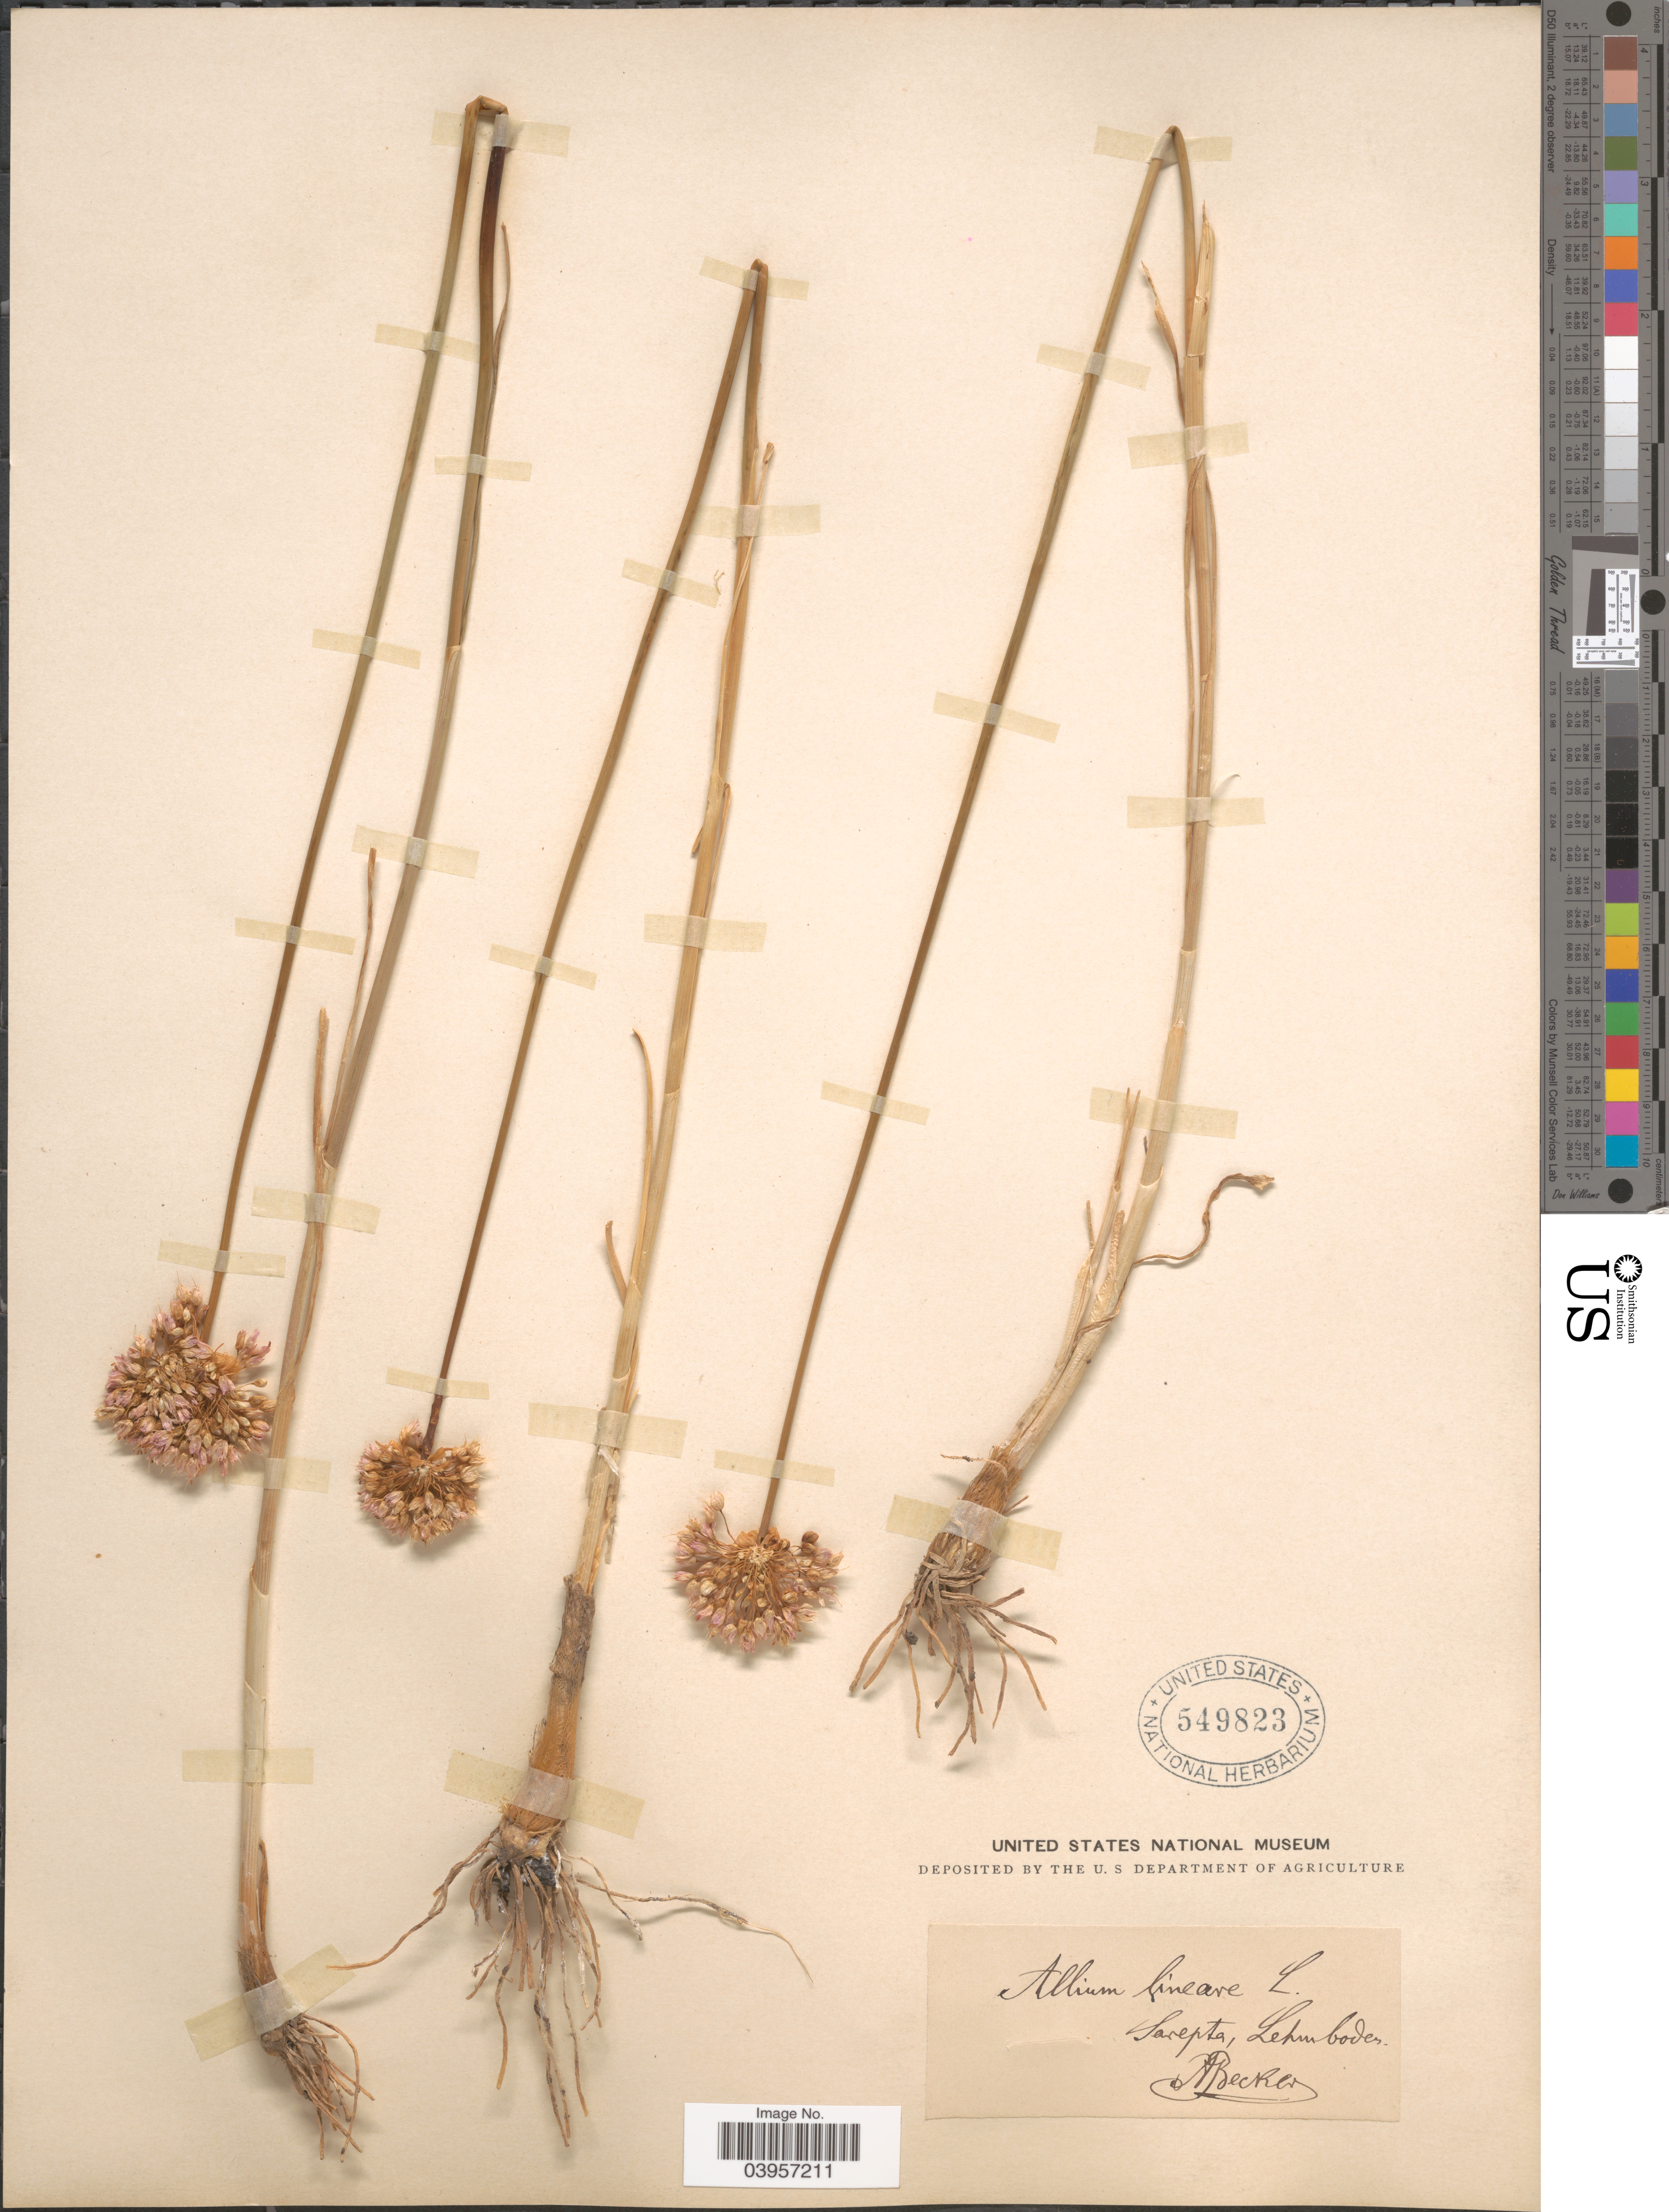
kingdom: Plantae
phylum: Tracheophyta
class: Liliopsida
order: Asparagales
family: Amaryllidaceae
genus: Allium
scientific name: Allium lineare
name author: L.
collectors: A. Becker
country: Russian Federation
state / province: Volgograd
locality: Sarepta, Lehmboden.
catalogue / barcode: US 549823